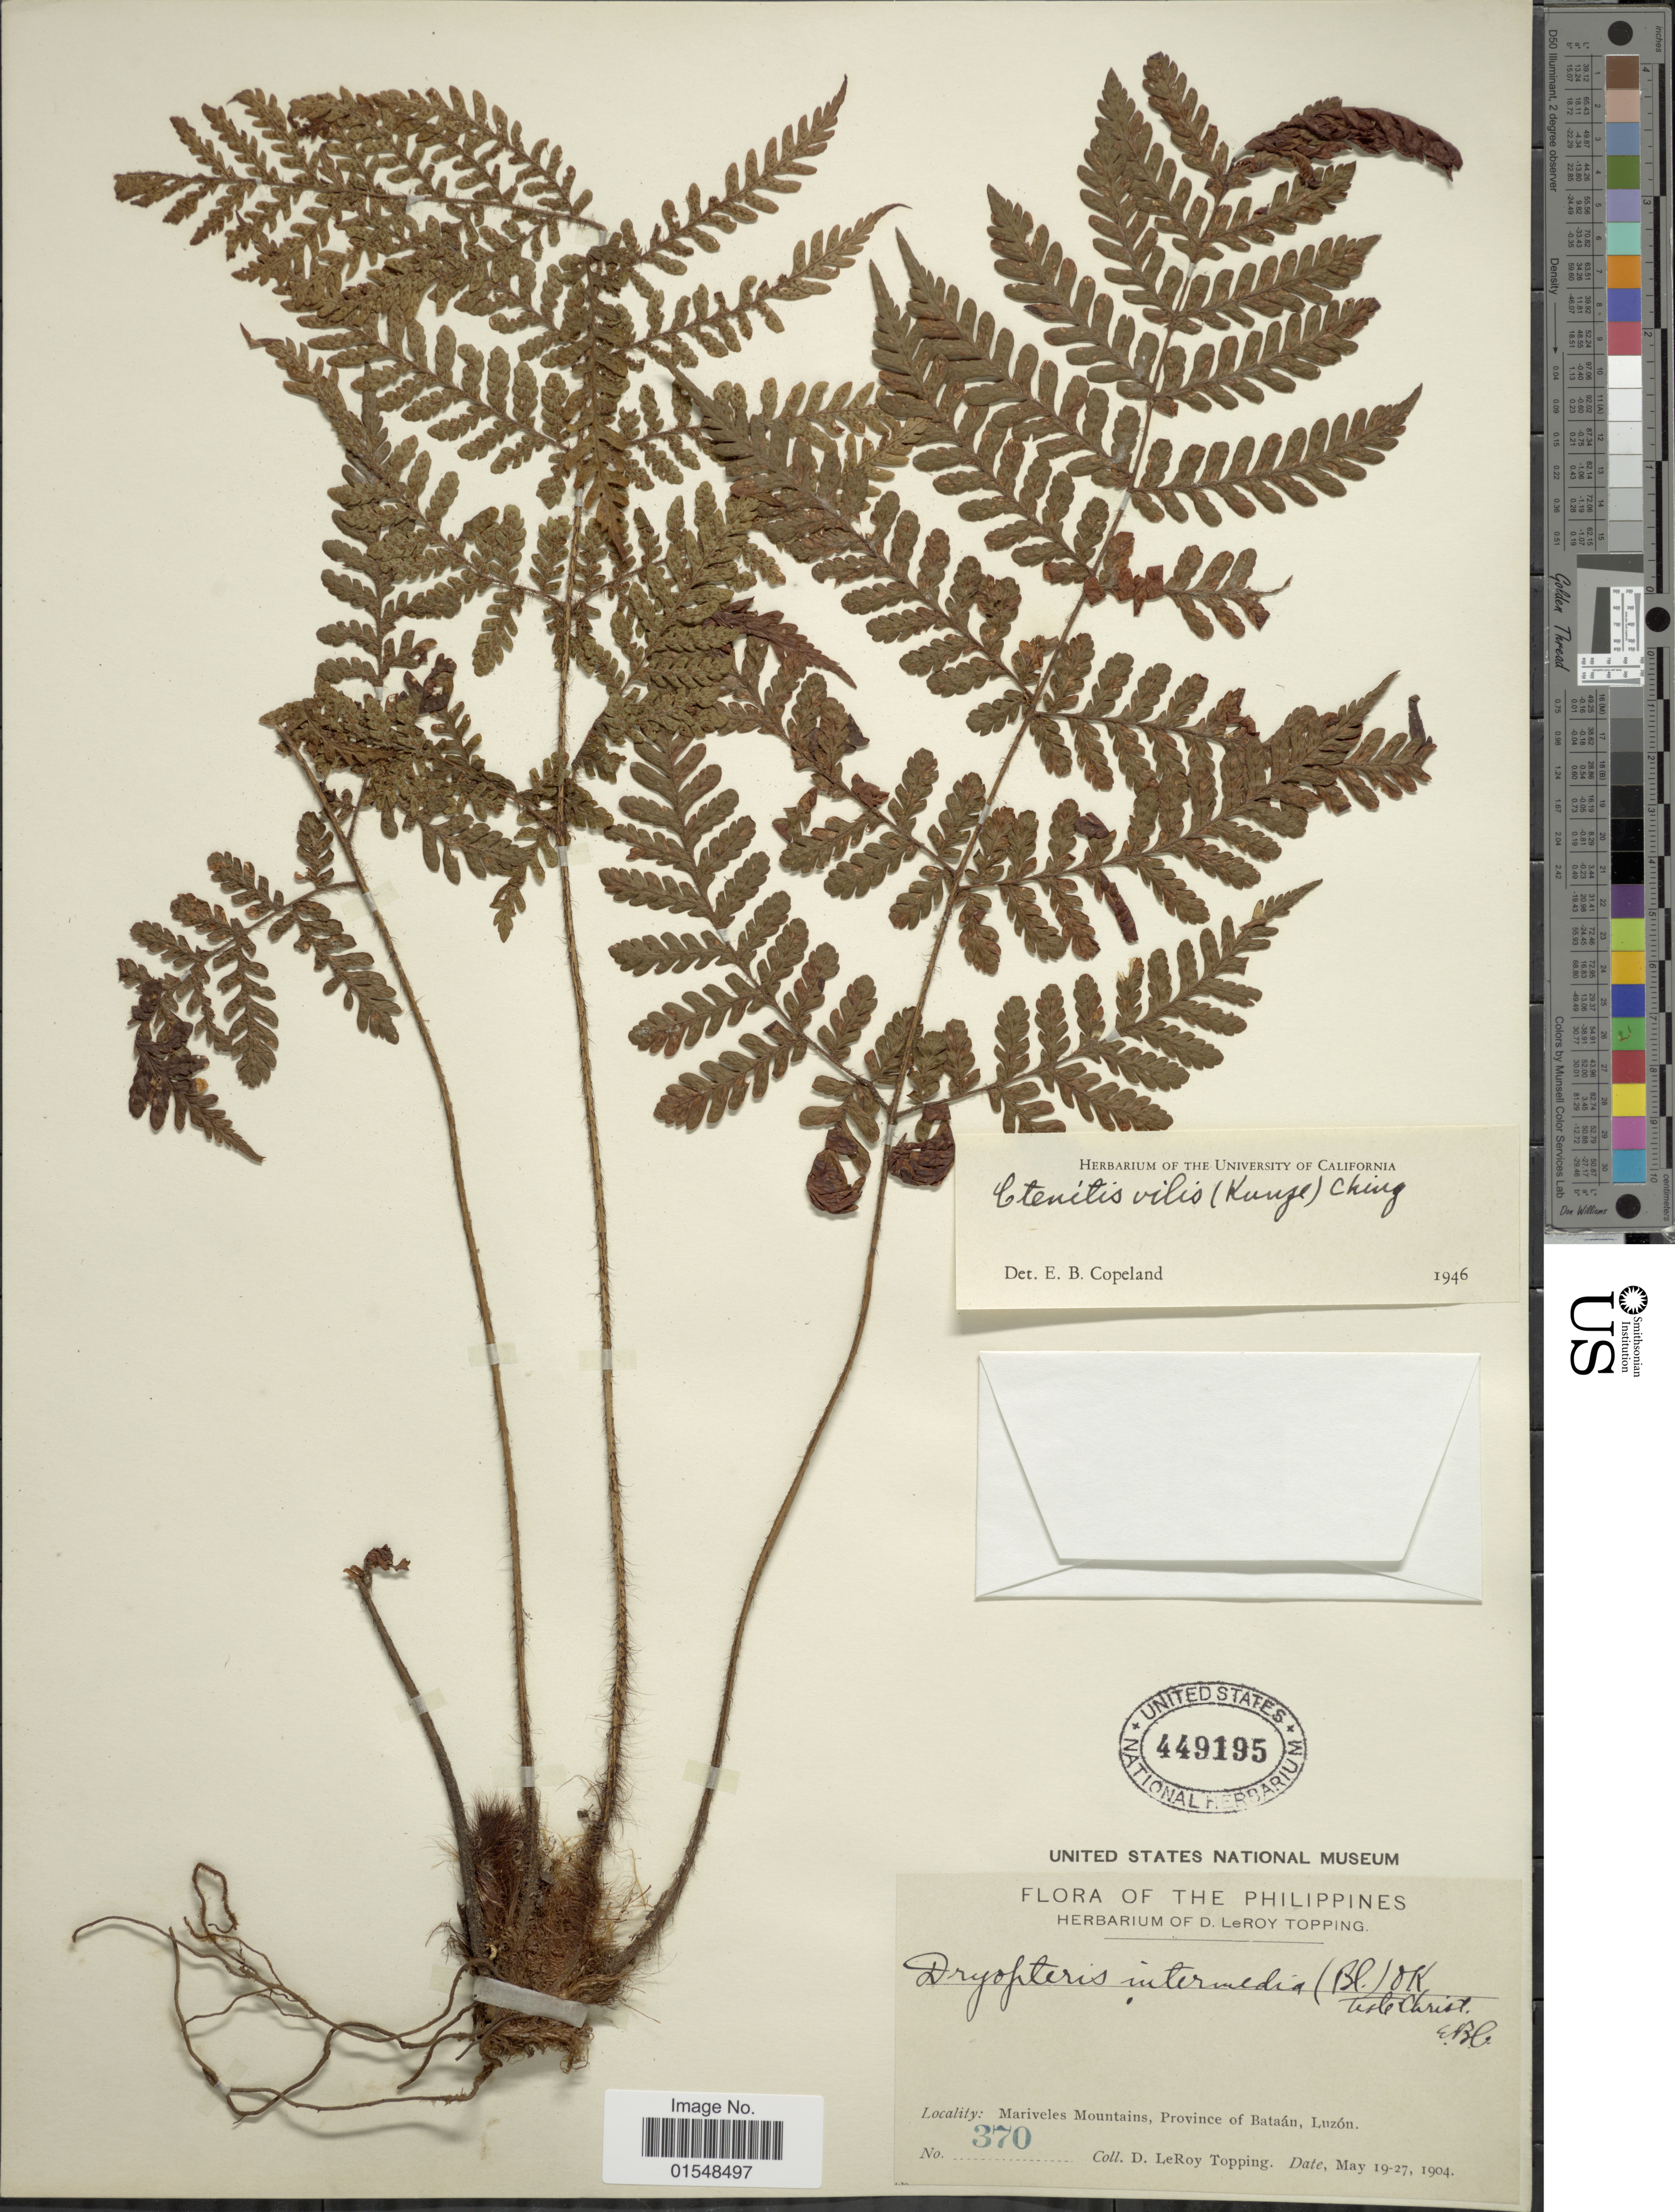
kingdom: Plantae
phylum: Tracheophyta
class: Polypodiopsida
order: Polypodiales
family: Dryopteridaceae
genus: Ctenitis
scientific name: Ctenitis erythradenia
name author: Holttum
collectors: D. L. Topping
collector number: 370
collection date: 1904-05-19/1904-05-27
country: Philippines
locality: Mariveles Mountains, Province of Bataán, Luzón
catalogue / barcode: US 449195